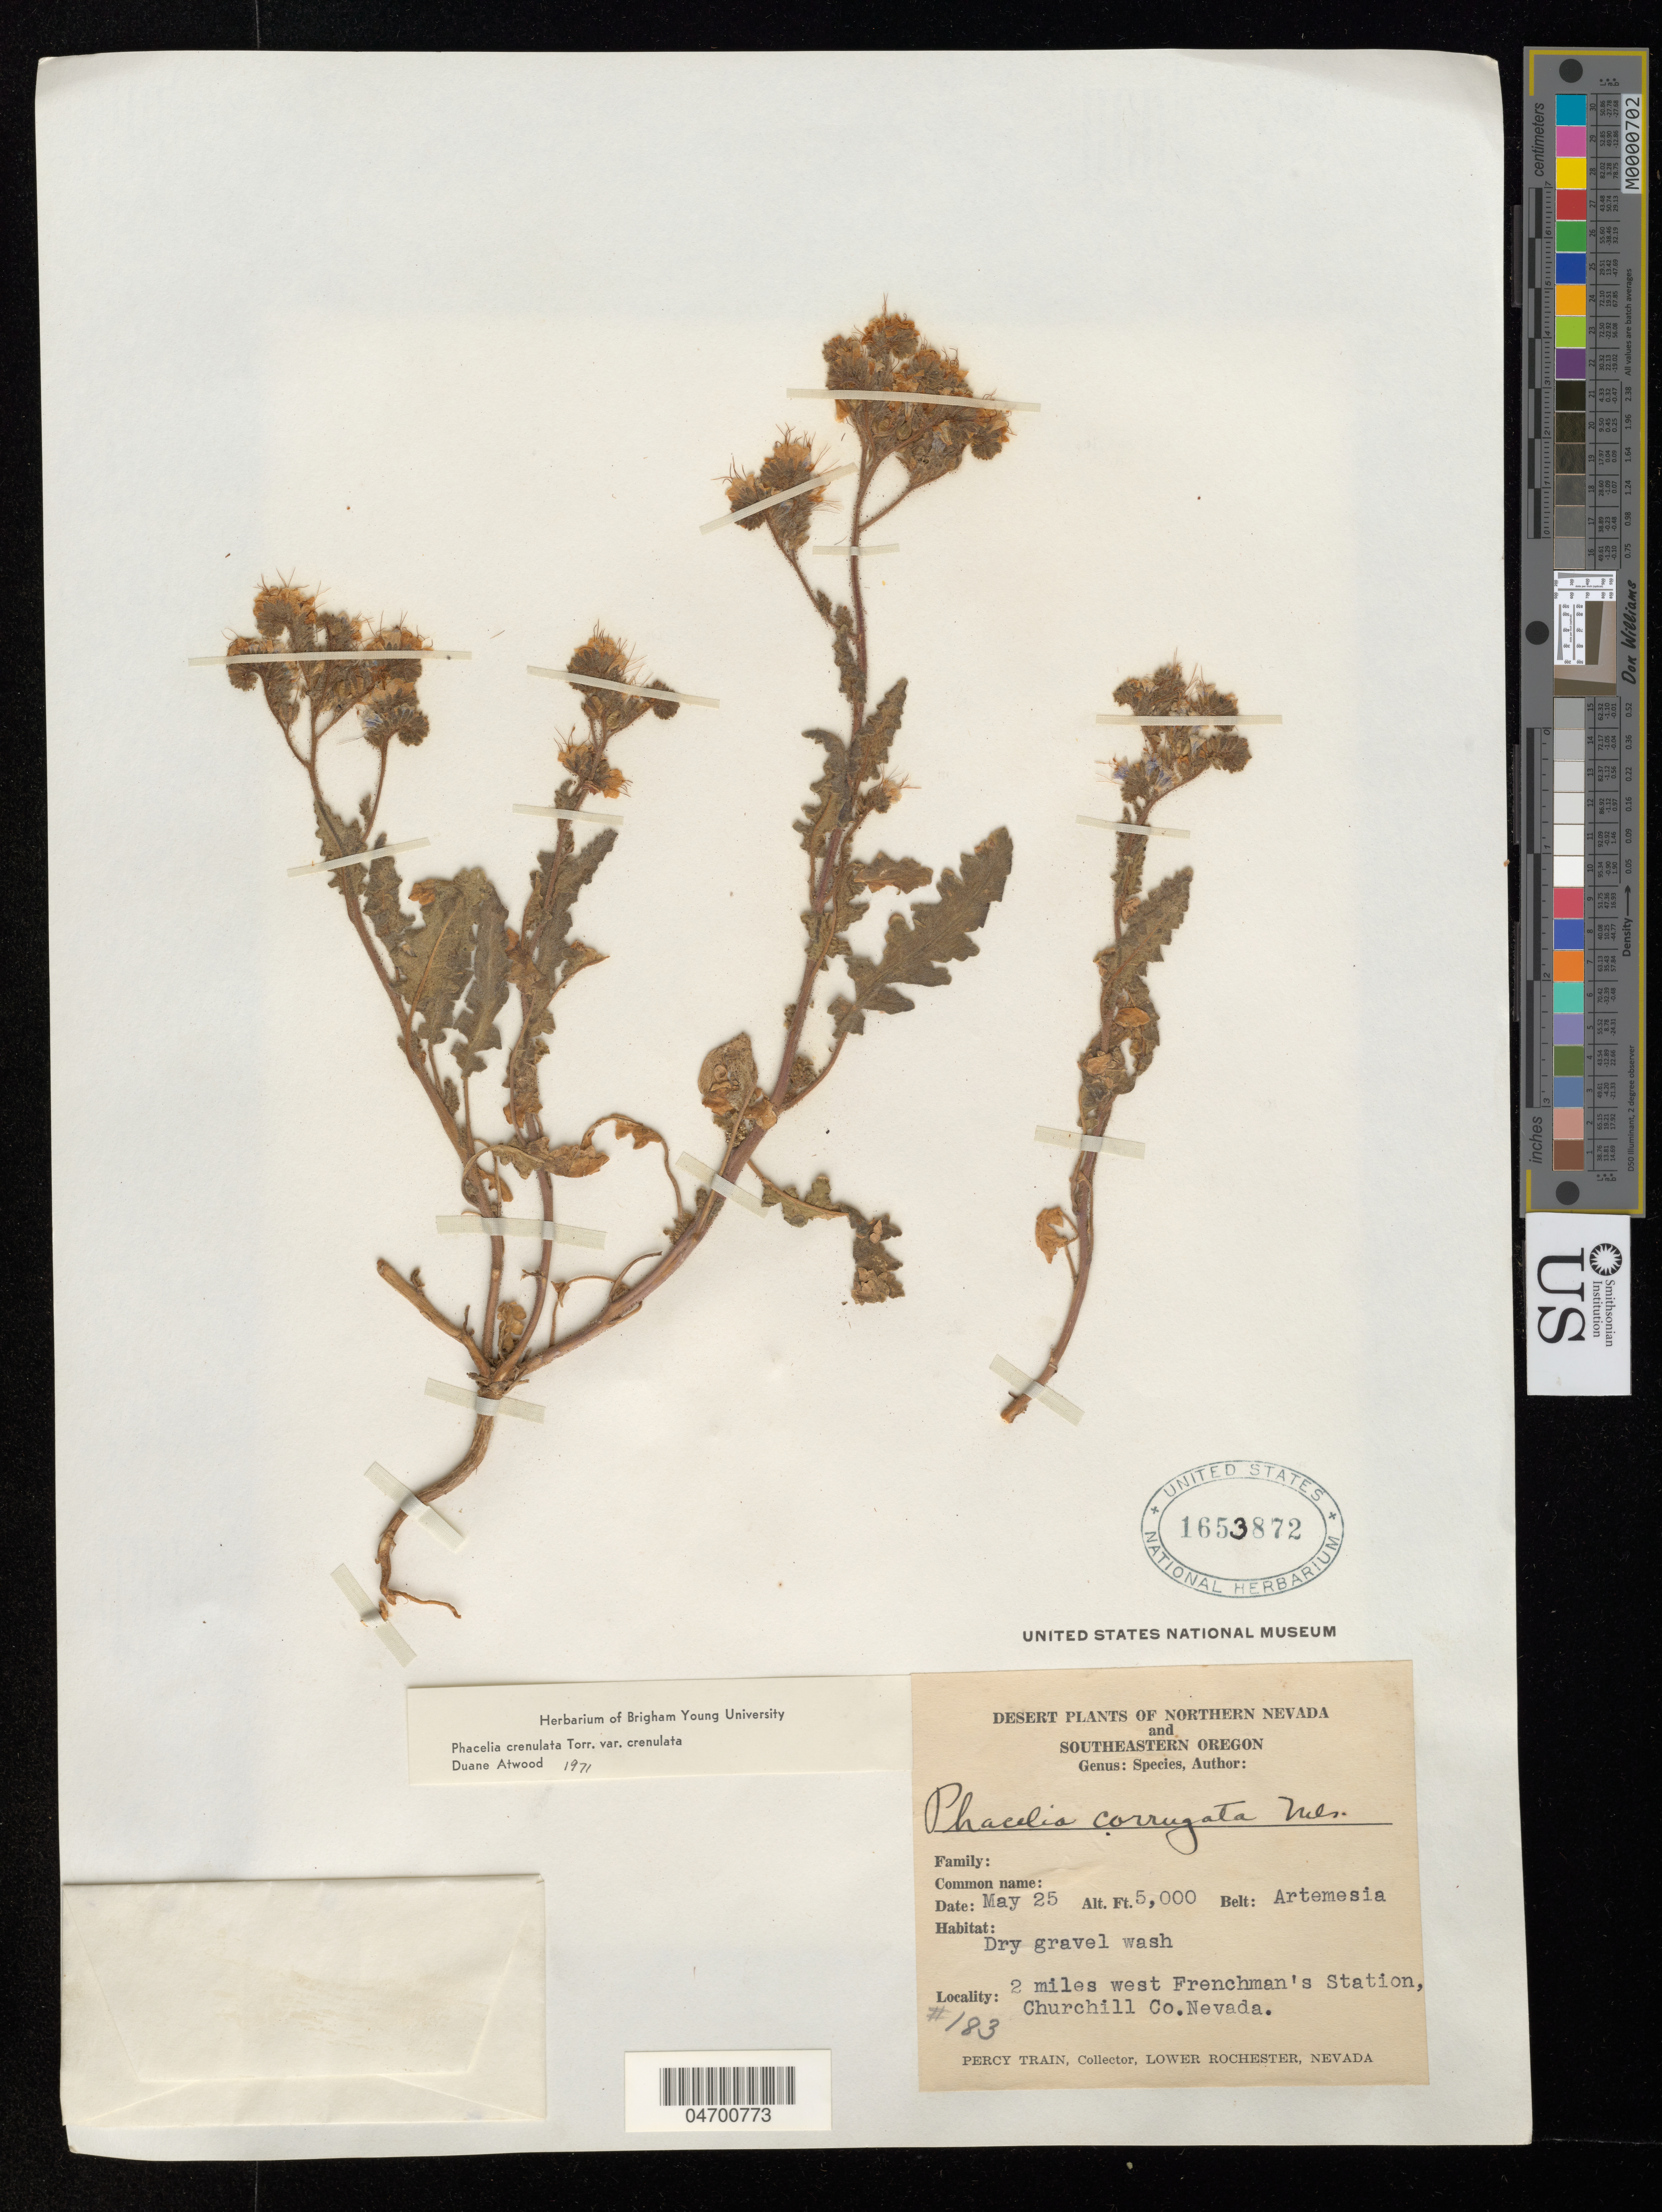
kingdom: Plantae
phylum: Tracheophyta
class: Magnoliopsida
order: Boraginales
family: Hydrophyllaceae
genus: Phacelia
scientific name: Phacelia crenulata var. crenulata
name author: Torr. ex S. Watson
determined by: Atwood, N. Duane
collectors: P. Train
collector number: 183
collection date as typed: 25 May (1930s?)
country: United States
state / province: Nevada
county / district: Churchill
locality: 2 miles west Frenchman's Station.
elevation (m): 1524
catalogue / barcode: US 1653872